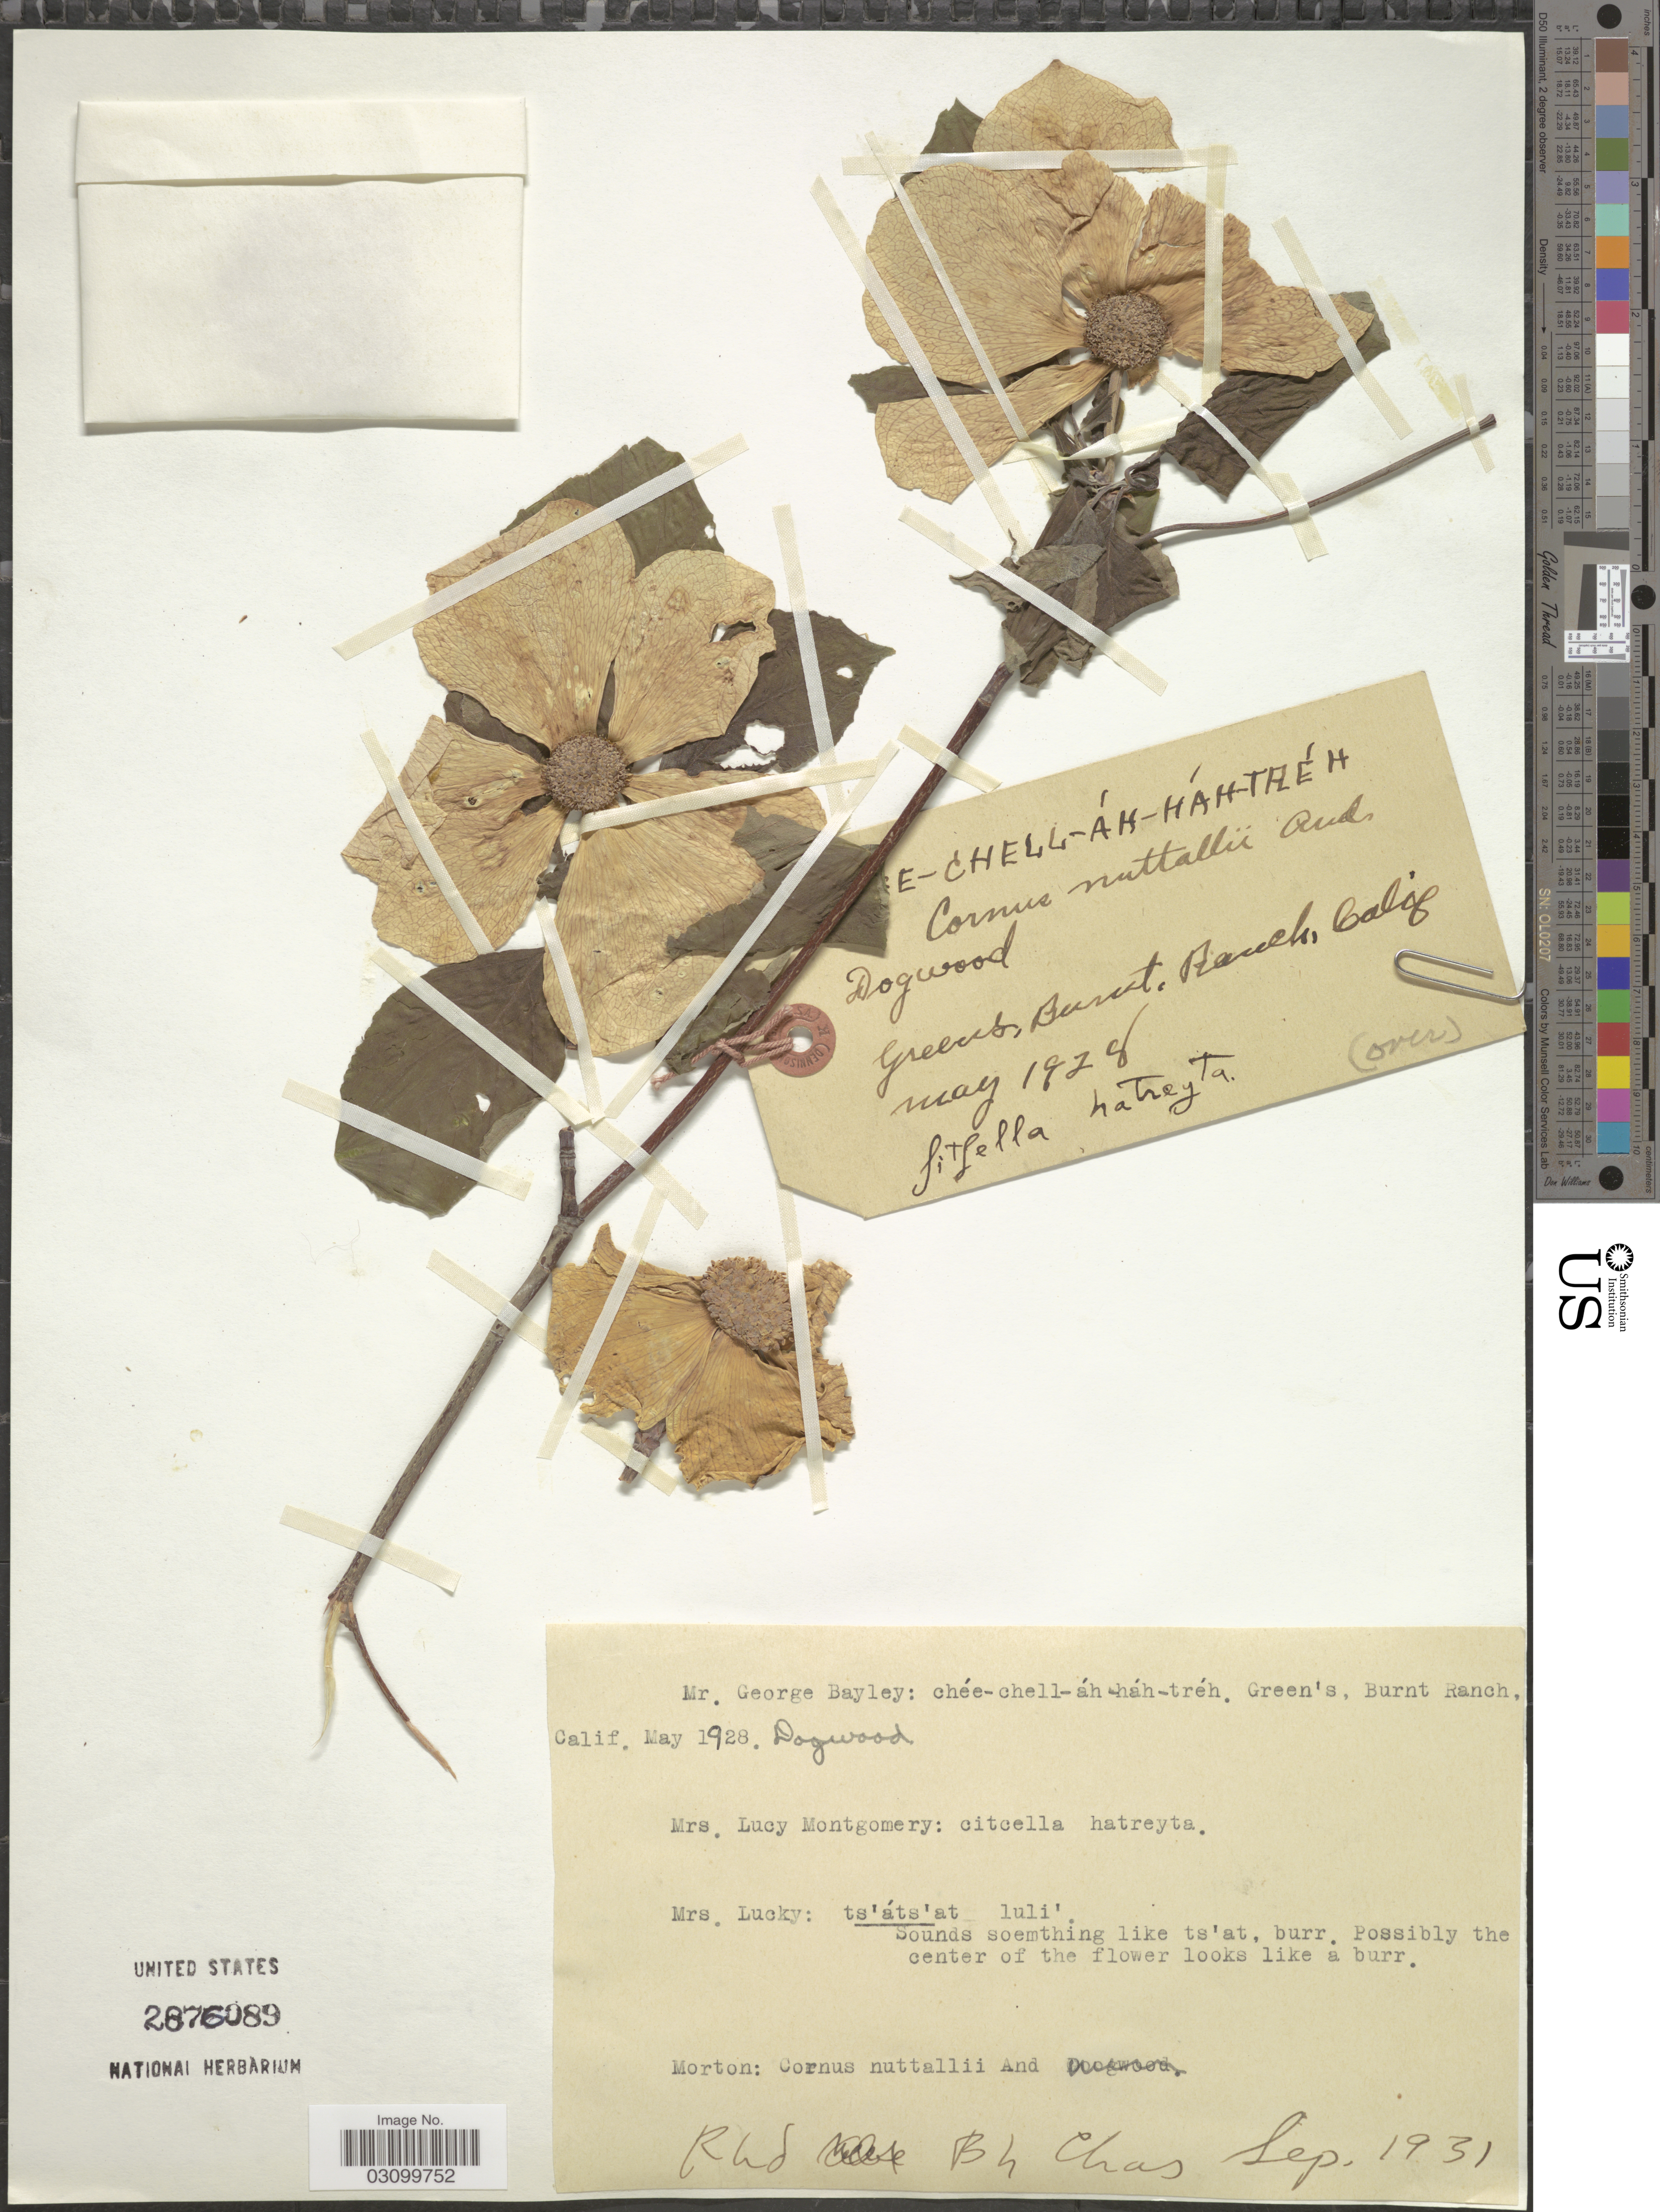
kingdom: Plantae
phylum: Tracheophyta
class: Magnoliopsida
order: Cornales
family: Cornaceae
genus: Cornus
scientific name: Cornus nuttallii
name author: Audubon ex Torr. & A. Gray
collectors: G. Bayley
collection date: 1928-05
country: United States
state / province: California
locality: Green's, Burnt Ranch.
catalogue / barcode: US 2876089